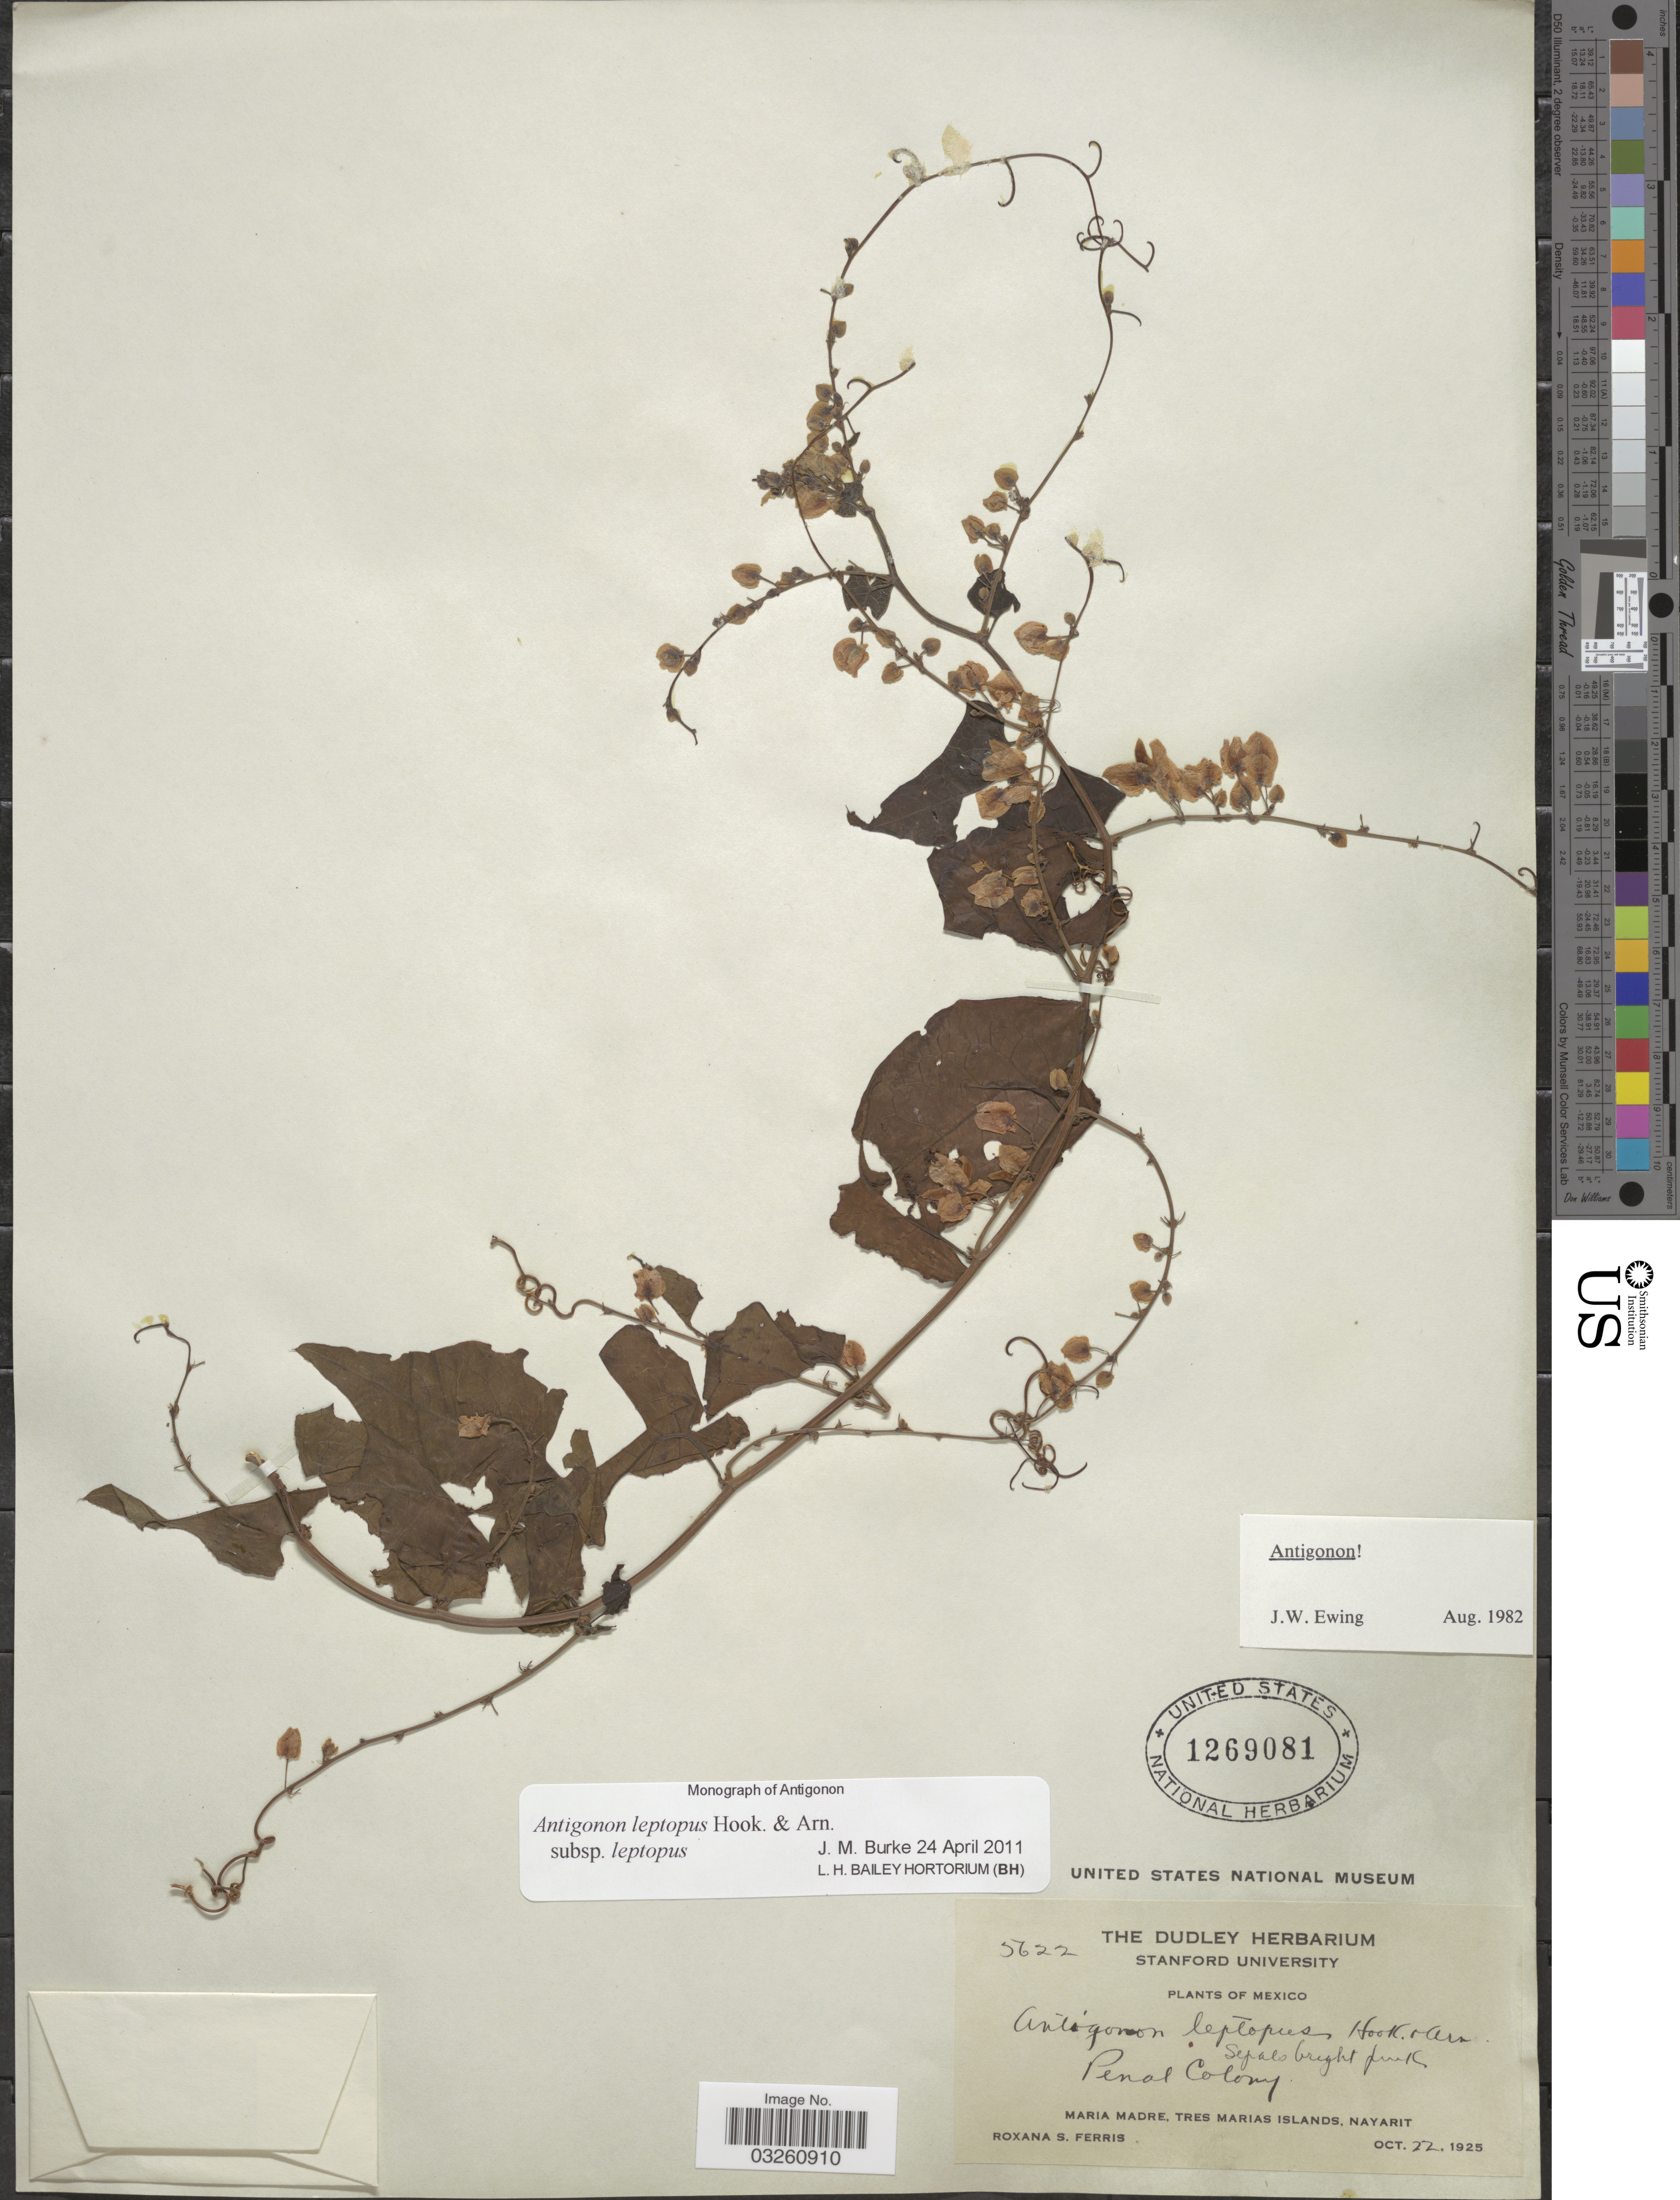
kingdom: Plantae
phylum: Tracheophyta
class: Magnoliopsida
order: Caryophyllales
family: Polygonaceae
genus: Antigonon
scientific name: Antigonon leptopus subsp. leptopus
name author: Hook. & Arn.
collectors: R. S. Ferris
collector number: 5622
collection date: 1925-10-22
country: Mexico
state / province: Nayarit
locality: Penal Colony. Maria Madre, Tres Marias Islands.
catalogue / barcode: US 1269081